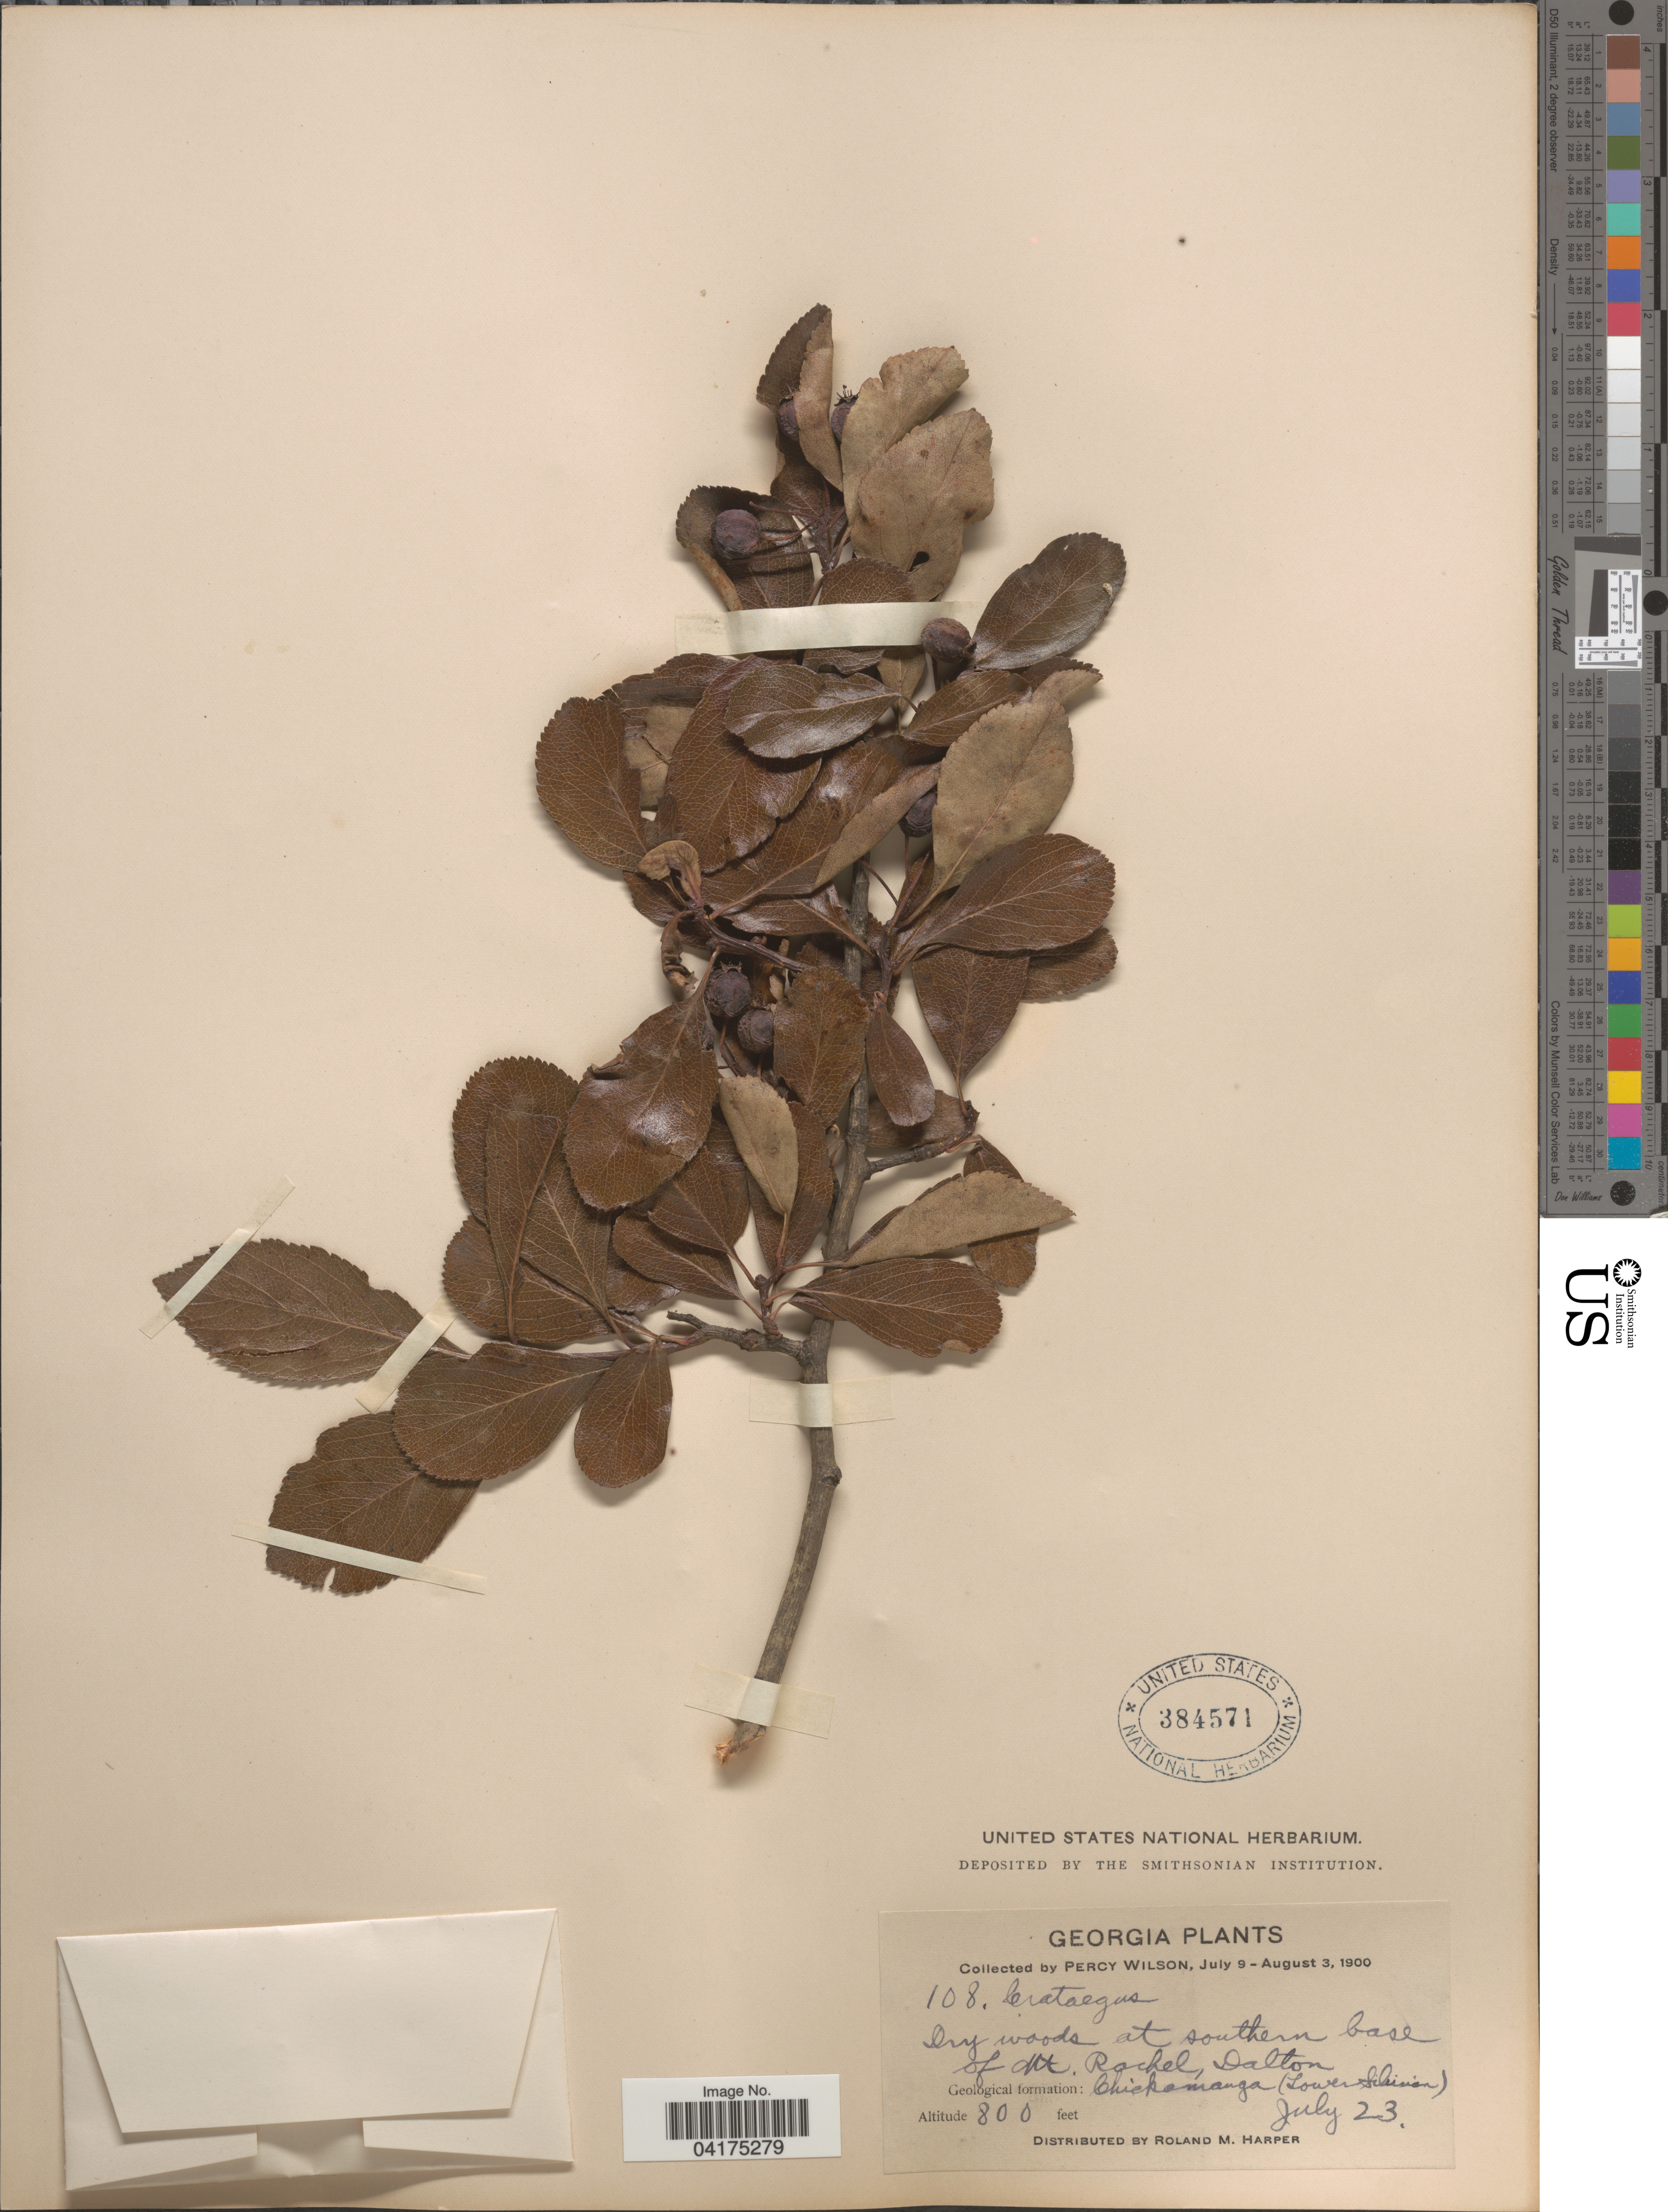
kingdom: Plantae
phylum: Tracheophyta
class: Magnoliopsida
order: Rosales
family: Rosaceae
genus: Crataegus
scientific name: Crataegus sp.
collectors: P. Wilson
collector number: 108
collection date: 1900-07-23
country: United States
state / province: Georgia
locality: Dry woods at southern base of Mt. Rachel, Dalton. Geological formation: Chickamauga.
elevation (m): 244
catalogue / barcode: US 384571